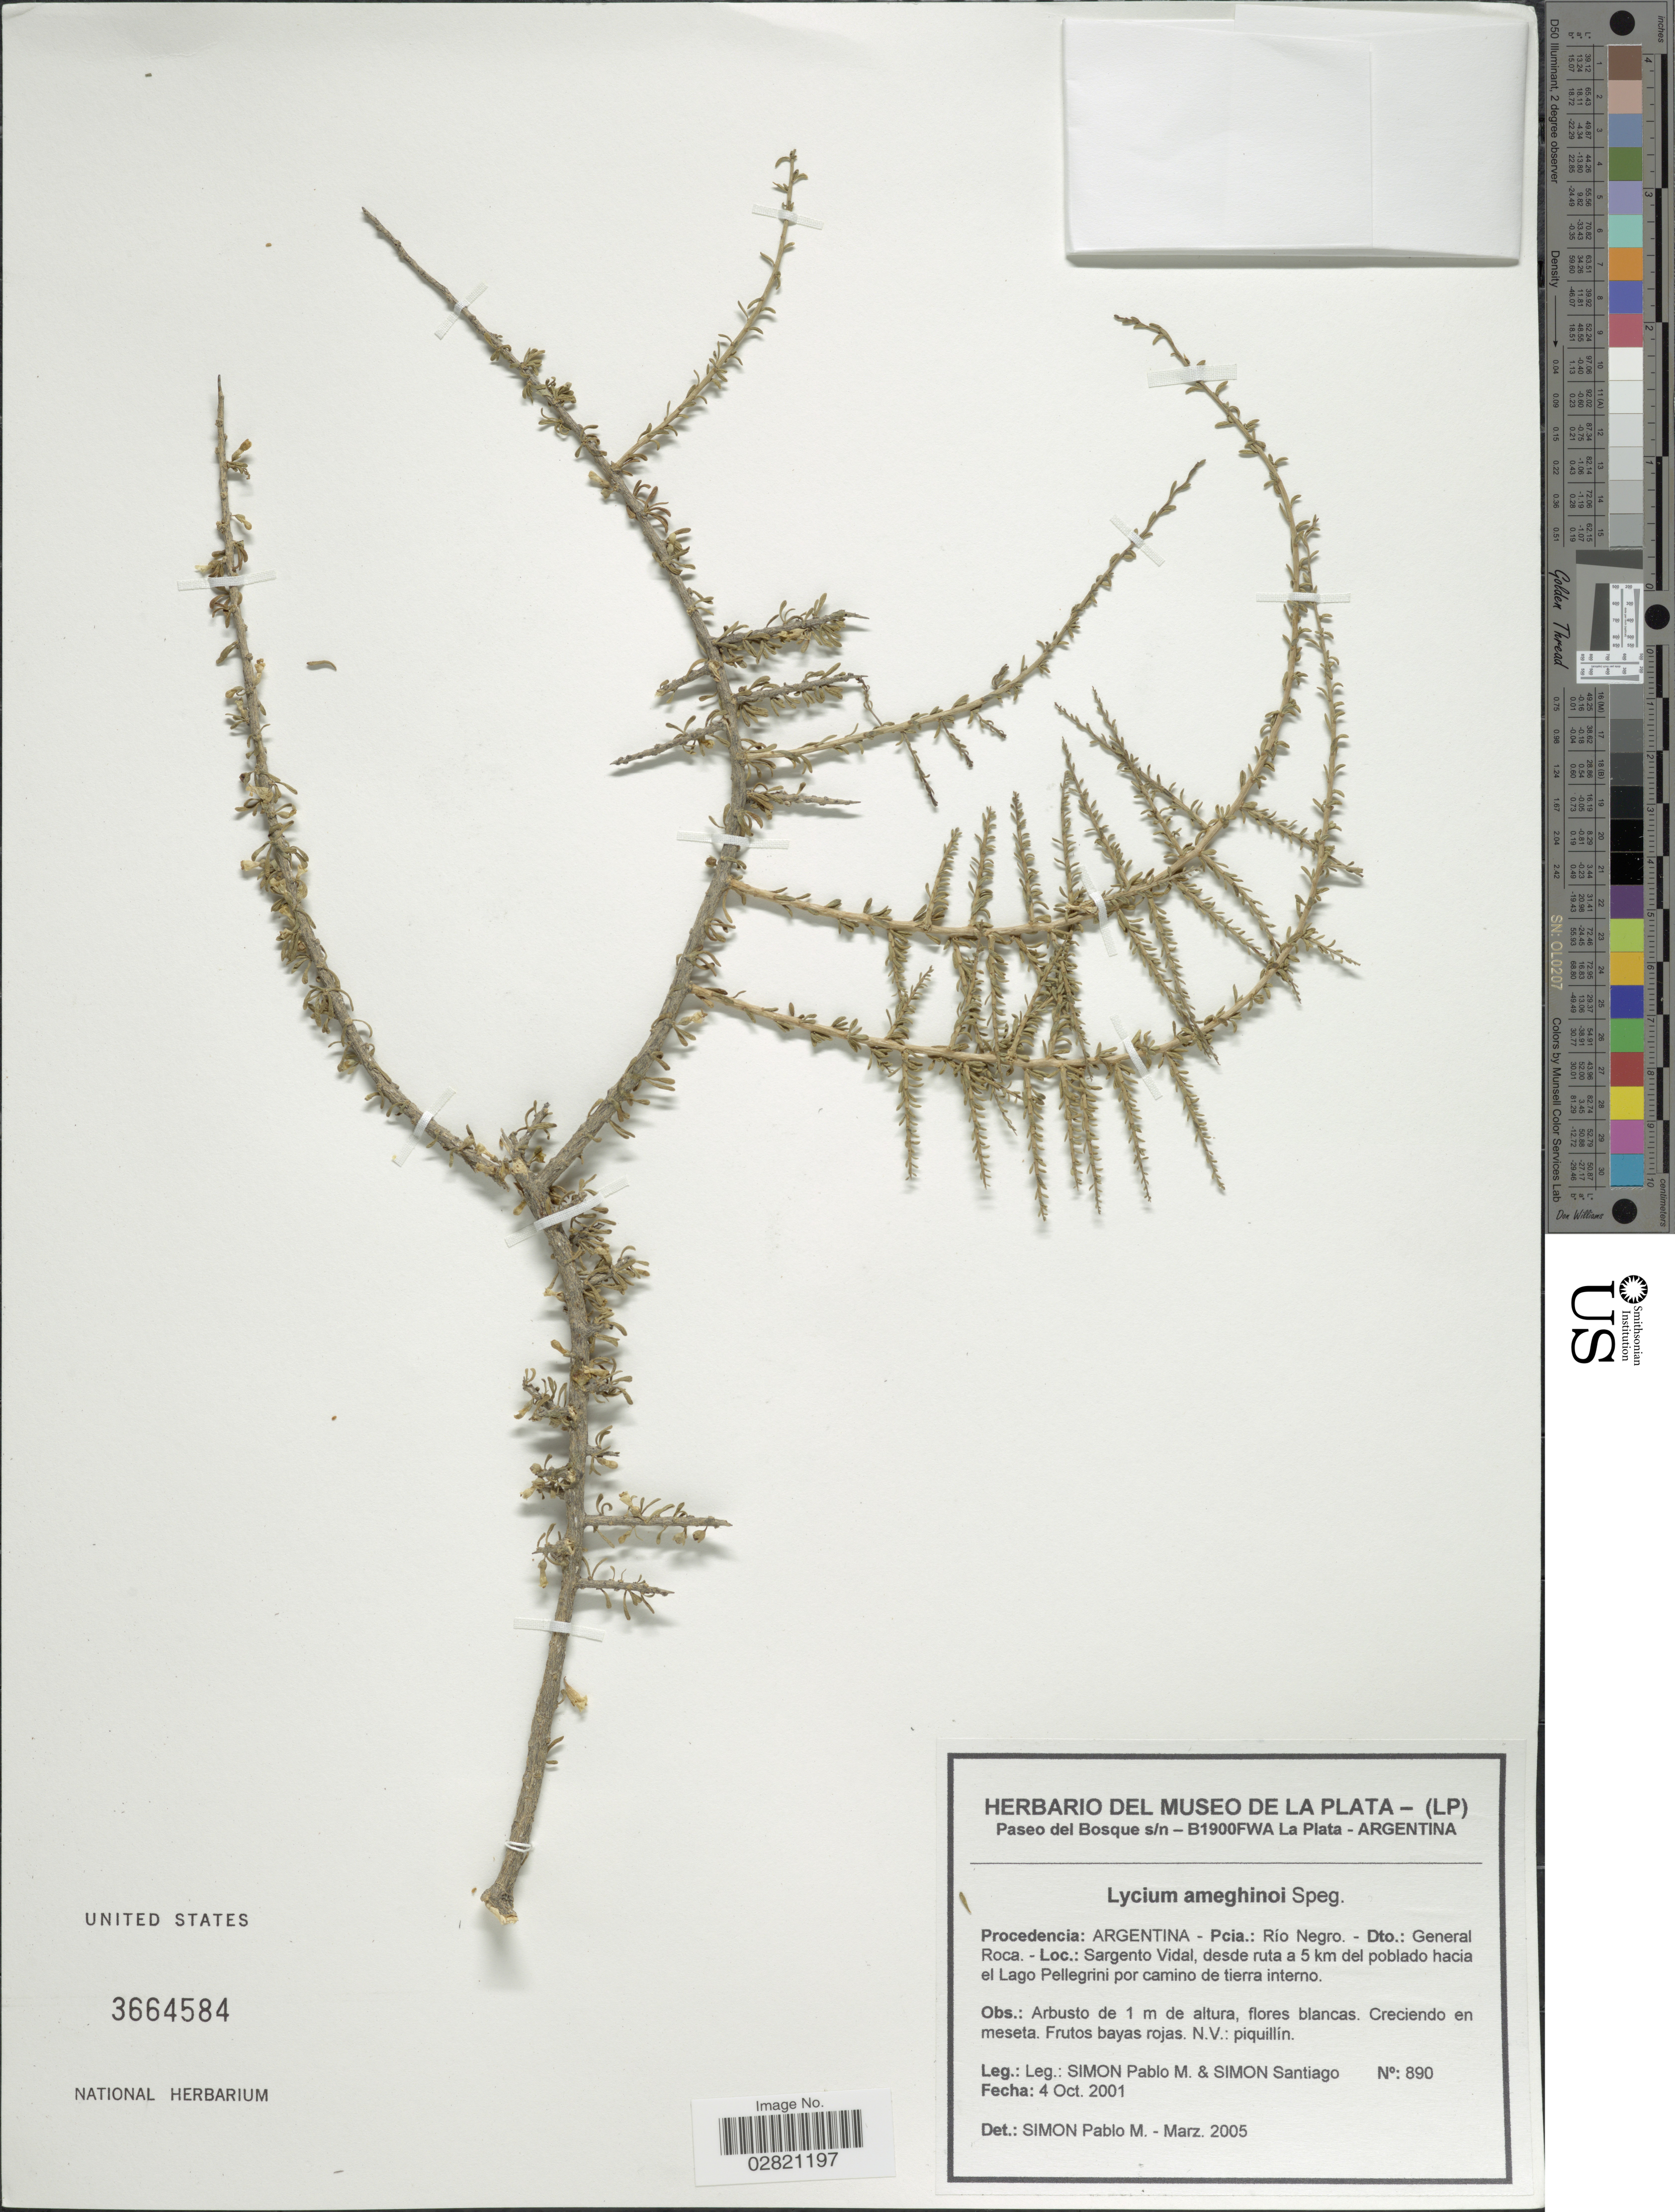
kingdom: Plantae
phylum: Tracheophyta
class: Magnoliopsida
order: Solanales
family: Solanaceae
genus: Lycium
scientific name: Lycium ameghinoi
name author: Speg.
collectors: S. Pablo M. & S. Santiago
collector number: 890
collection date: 2001-10-04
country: Argentina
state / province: Rio Negro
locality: Pcia.: Río Negro.-Dto.: General Roca, Sargento Vidal, desde ruta a 5 km del poblado hacia el Lago Pellegrini por camino de tierra interno.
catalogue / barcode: US 3664584